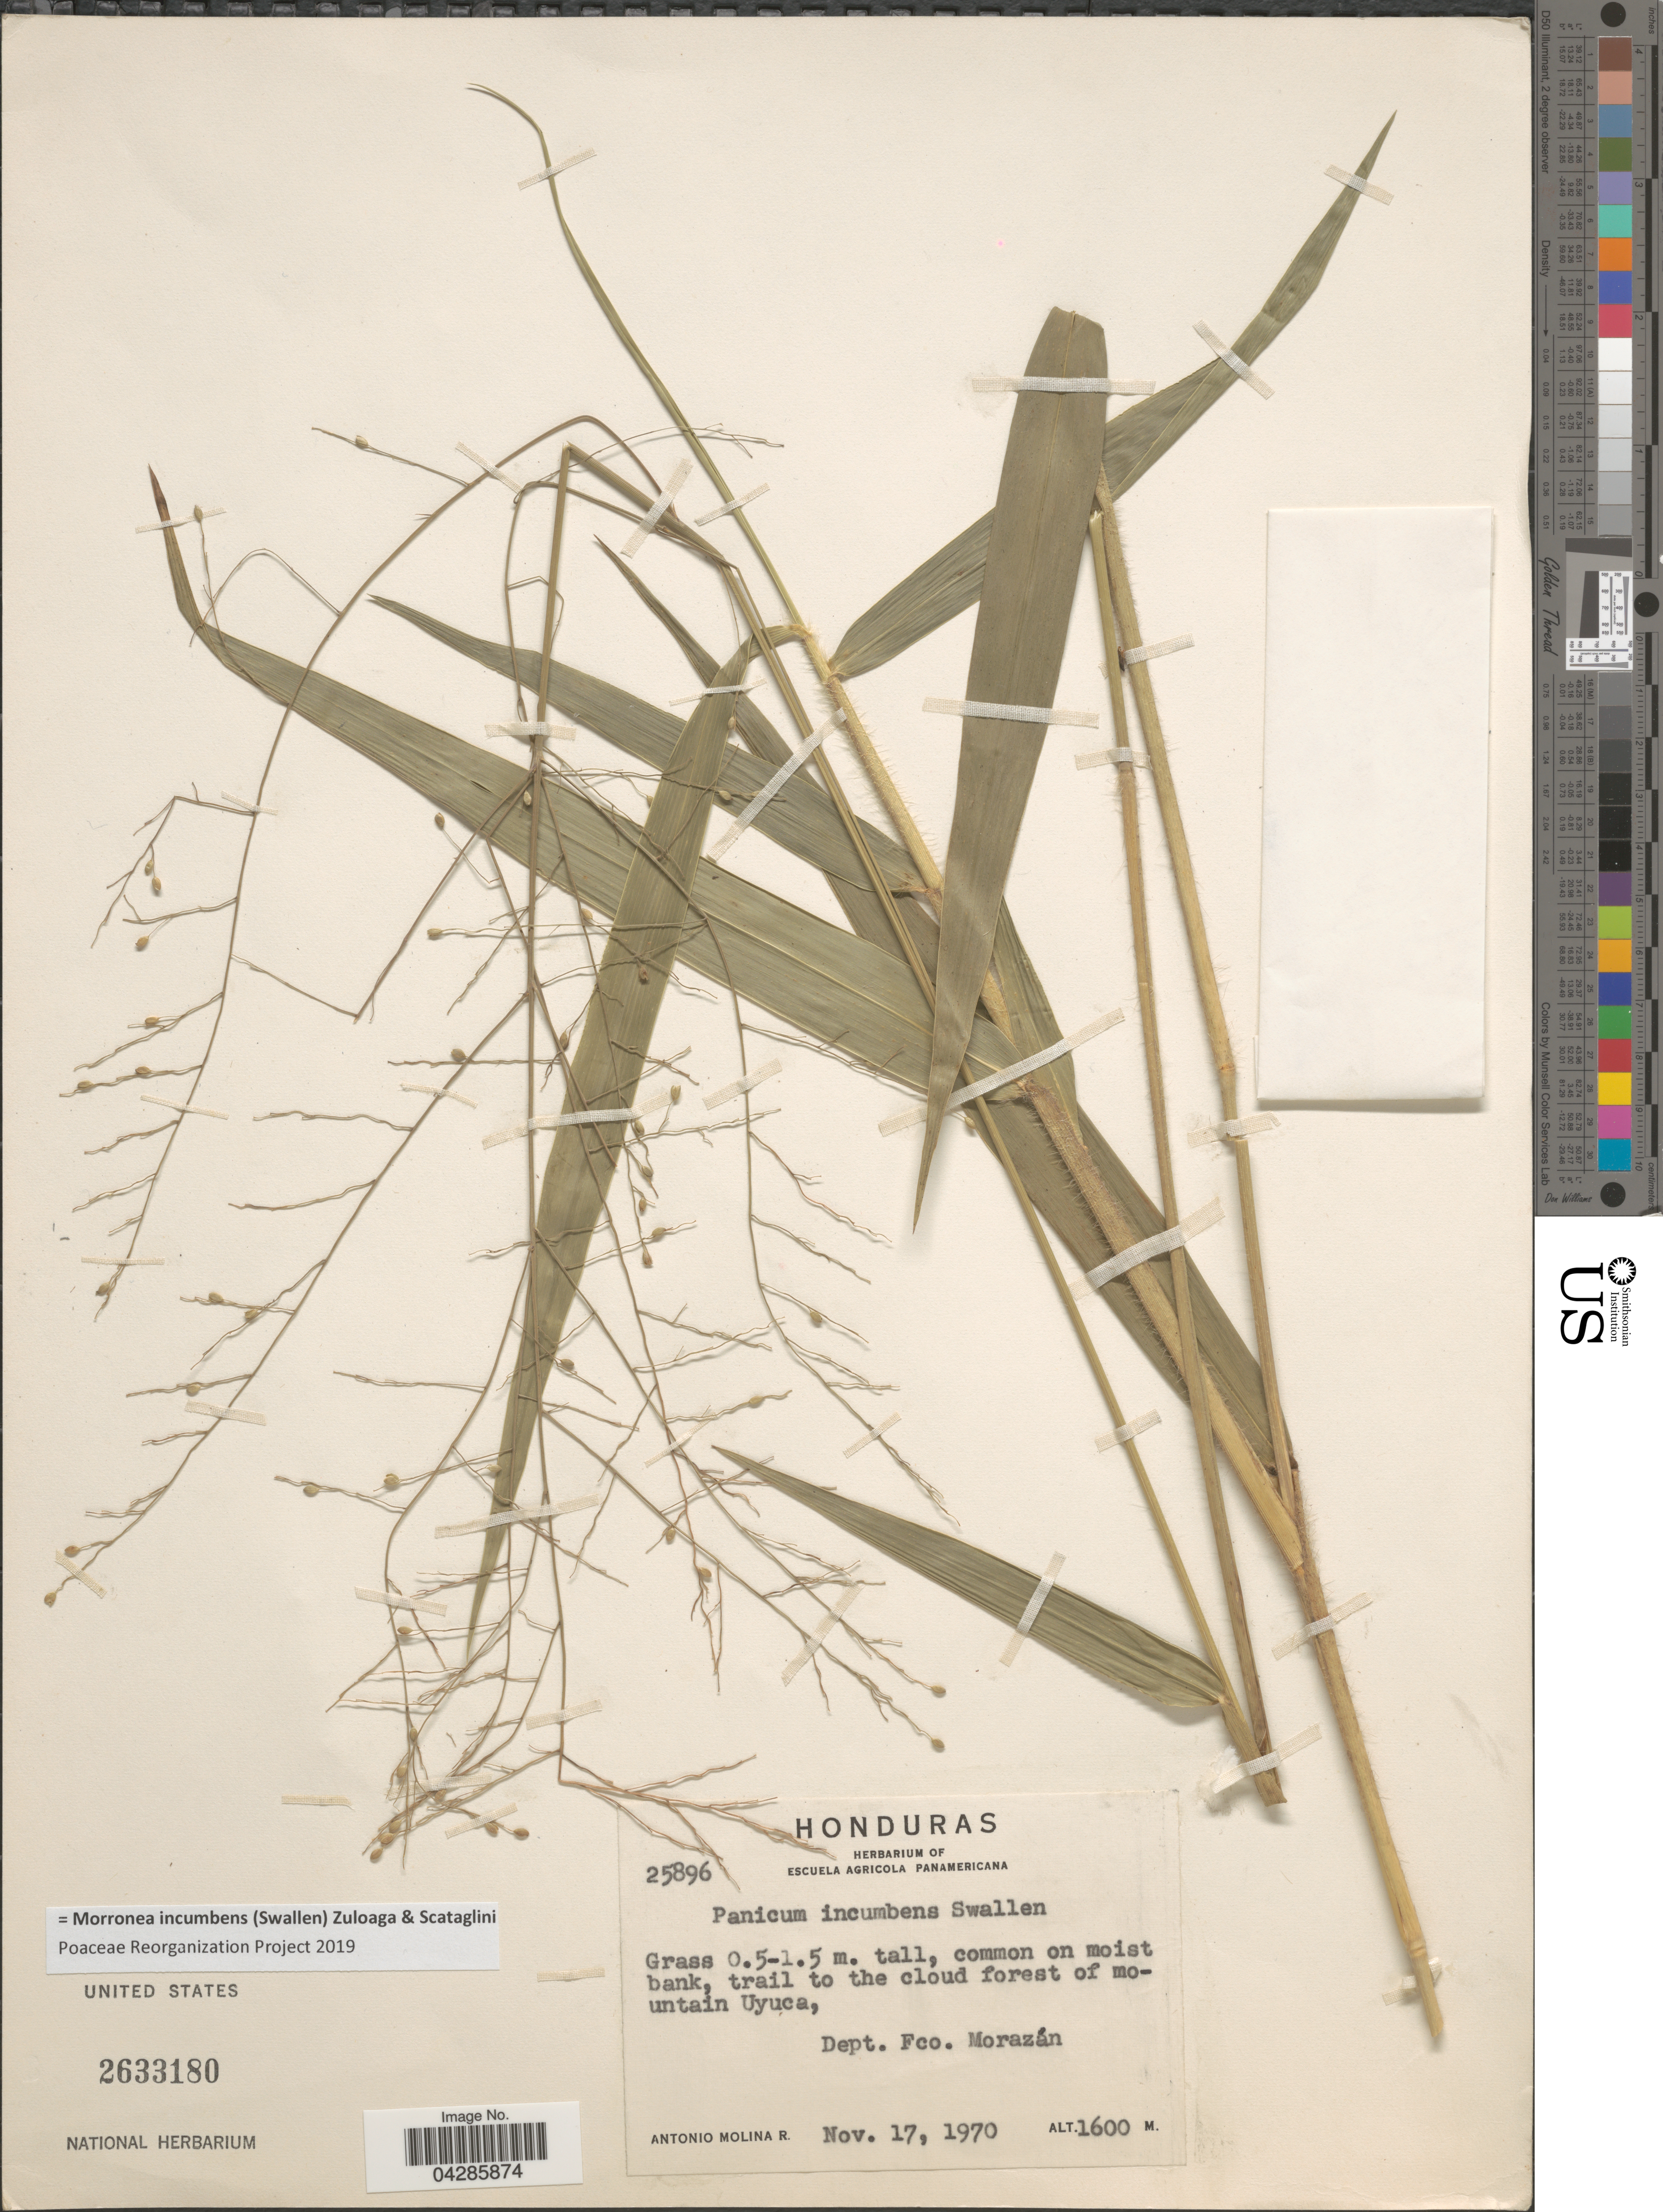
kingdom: Plantae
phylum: Tracheophyta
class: Liliopsida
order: Poales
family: Poaceae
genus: Morronea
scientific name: Morronea incumbens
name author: (Swallen) Zuloaga & Scataglini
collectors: A. Molina R.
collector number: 25896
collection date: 1970-11-17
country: Honduras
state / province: Fco. Morazán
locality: Common on moist bank, trail to the cloud forest of mountain Uyuca, Dept. Fco. Morazán.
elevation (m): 1600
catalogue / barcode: US 2633180